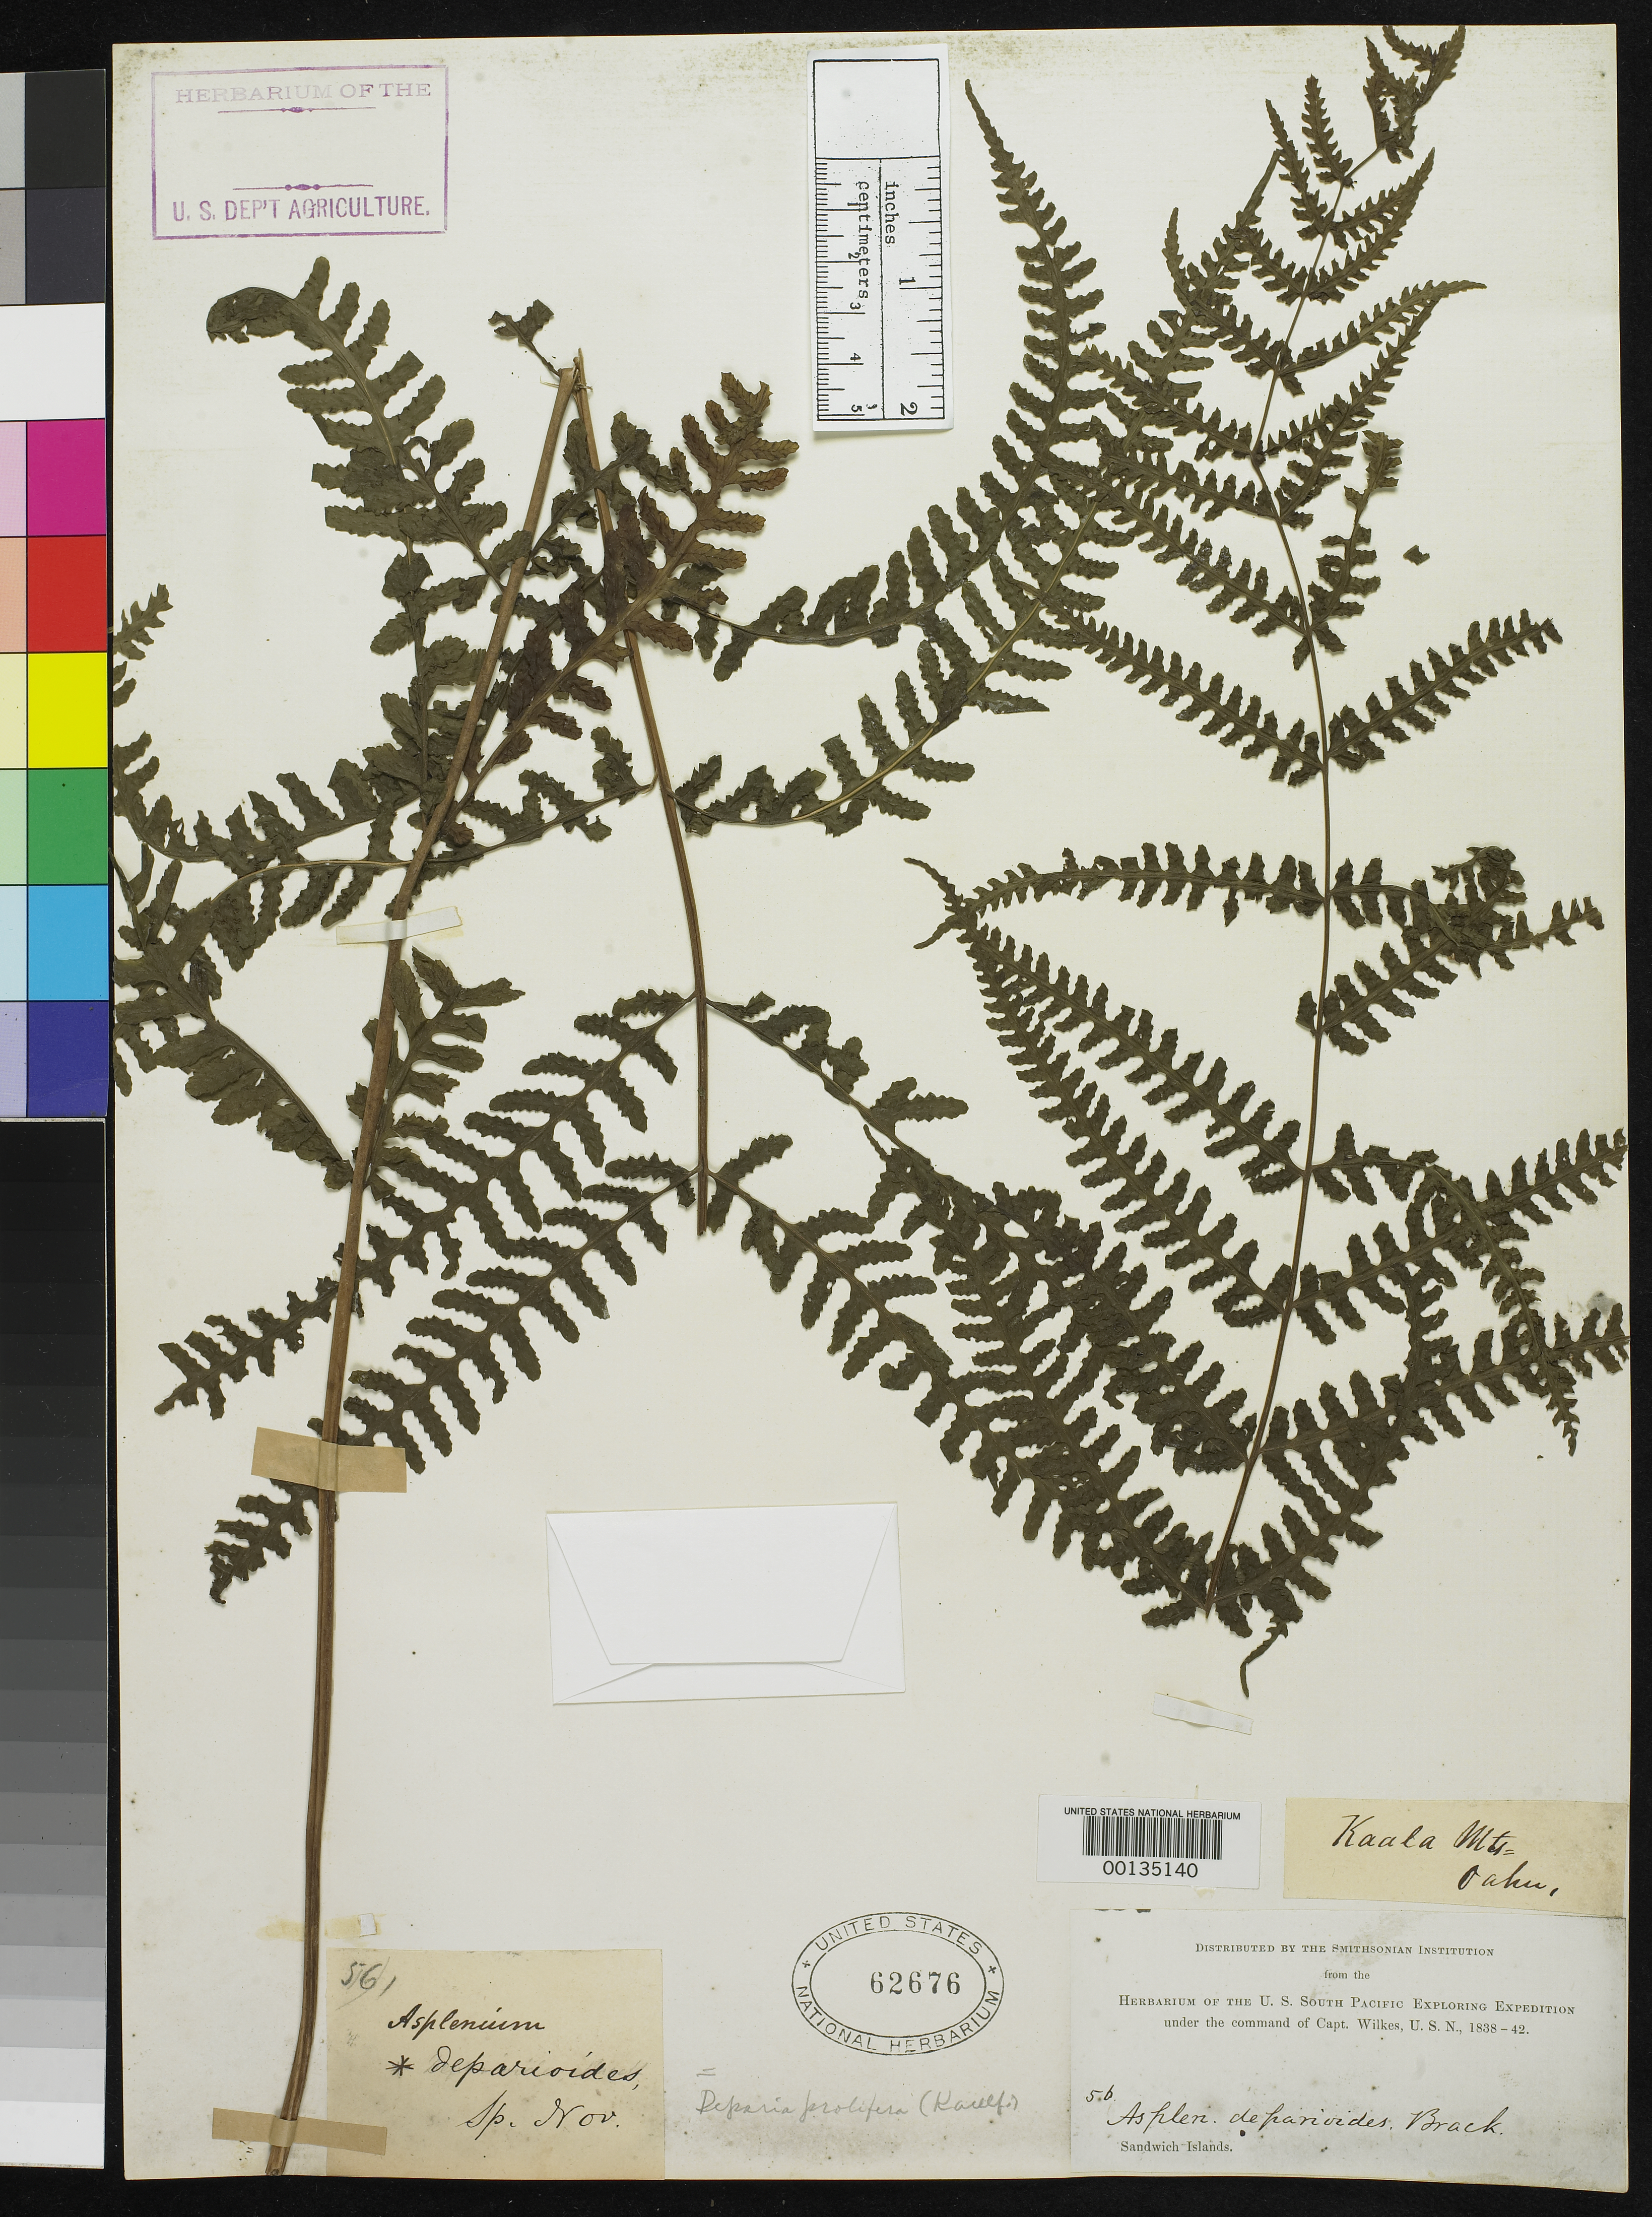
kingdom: Plantae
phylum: Tracheophyta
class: Polypodiopsida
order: Polypodiales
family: Aspleniaceae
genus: Asplenium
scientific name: Asplenium deparioides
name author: Brack. in Wilkes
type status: Type Collection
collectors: Wilkes Explor. Exped.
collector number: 56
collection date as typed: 1838 to -- --- 1842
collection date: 1838/1842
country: United States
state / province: Hawaii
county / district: Honolulu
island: Oahu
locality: Kaala Mountains.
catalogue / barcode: US 62676